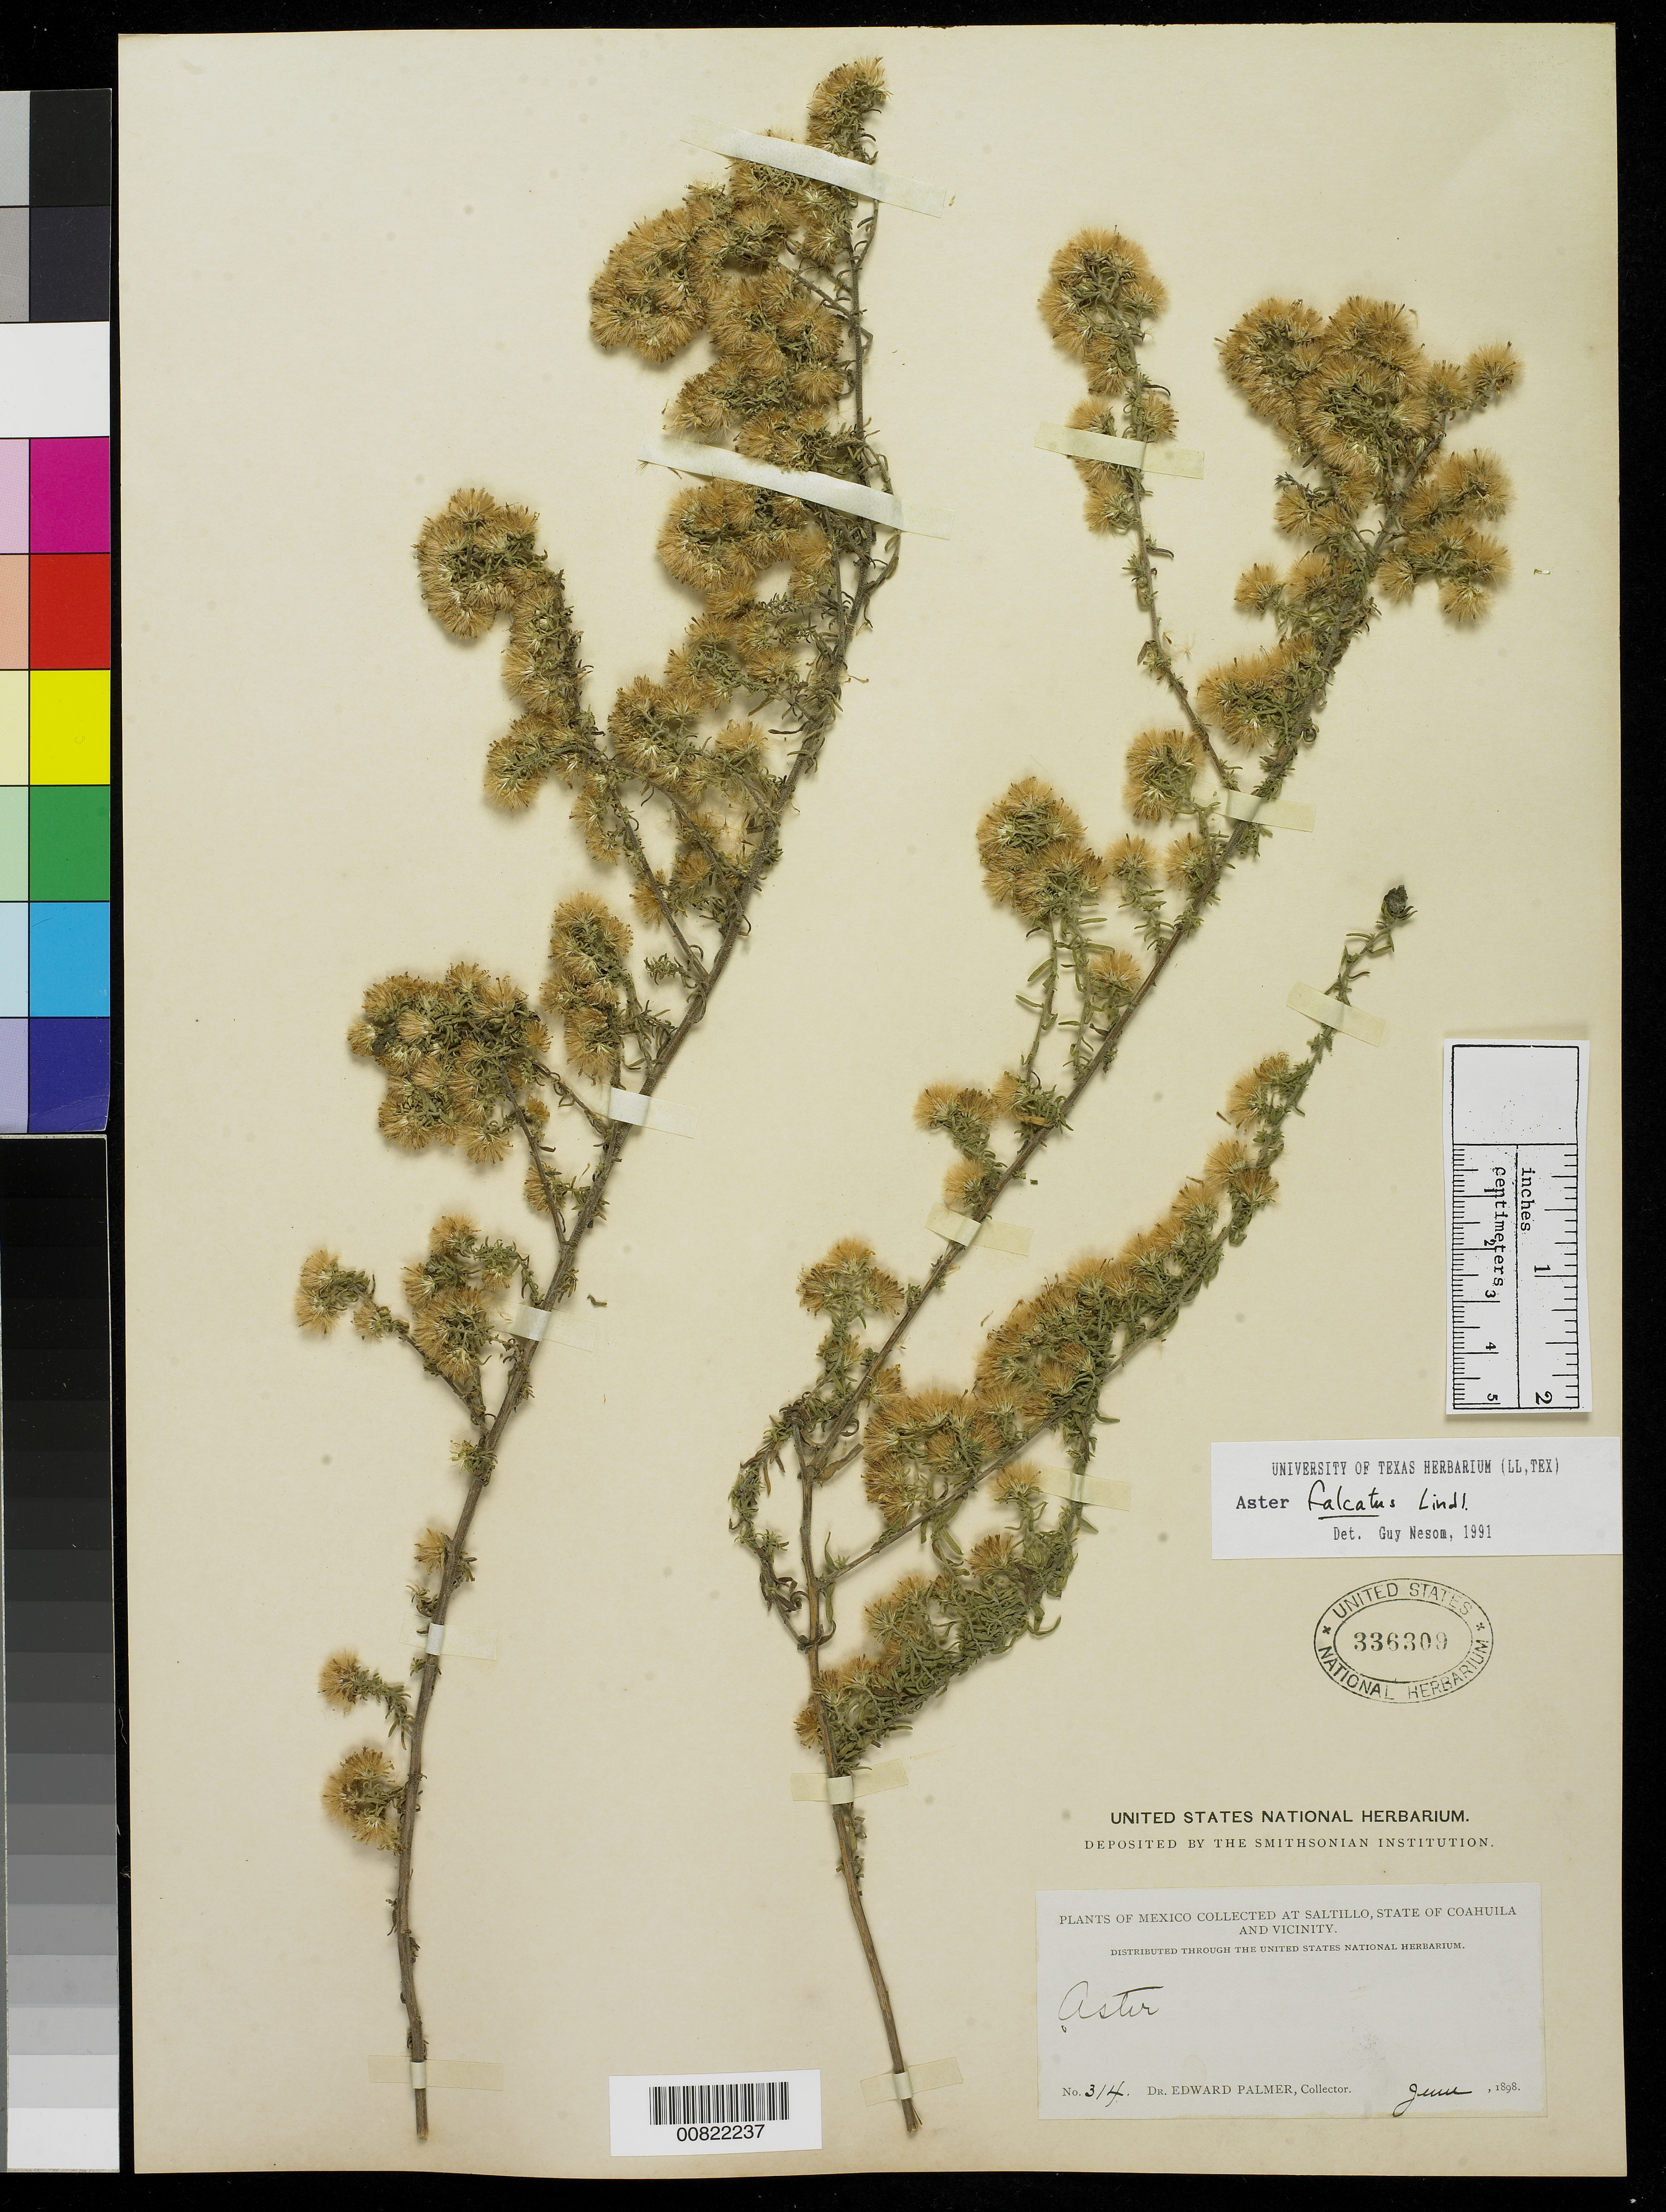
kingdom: Plantae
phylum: Tracheophyta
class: Magnoliopsida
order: Asterales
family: Asteraceae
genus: Symphyotrichum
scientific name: Symphyotrichum falcatum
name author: (Lindl. ex Lindl.) G.L. Nesom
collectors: E. Palmer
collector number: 314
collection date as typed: Jun 1898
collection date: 1898-06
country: Mexico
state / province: Coahuila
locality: Saltillo, Coahuila and vicinity.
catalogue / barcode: US 336309